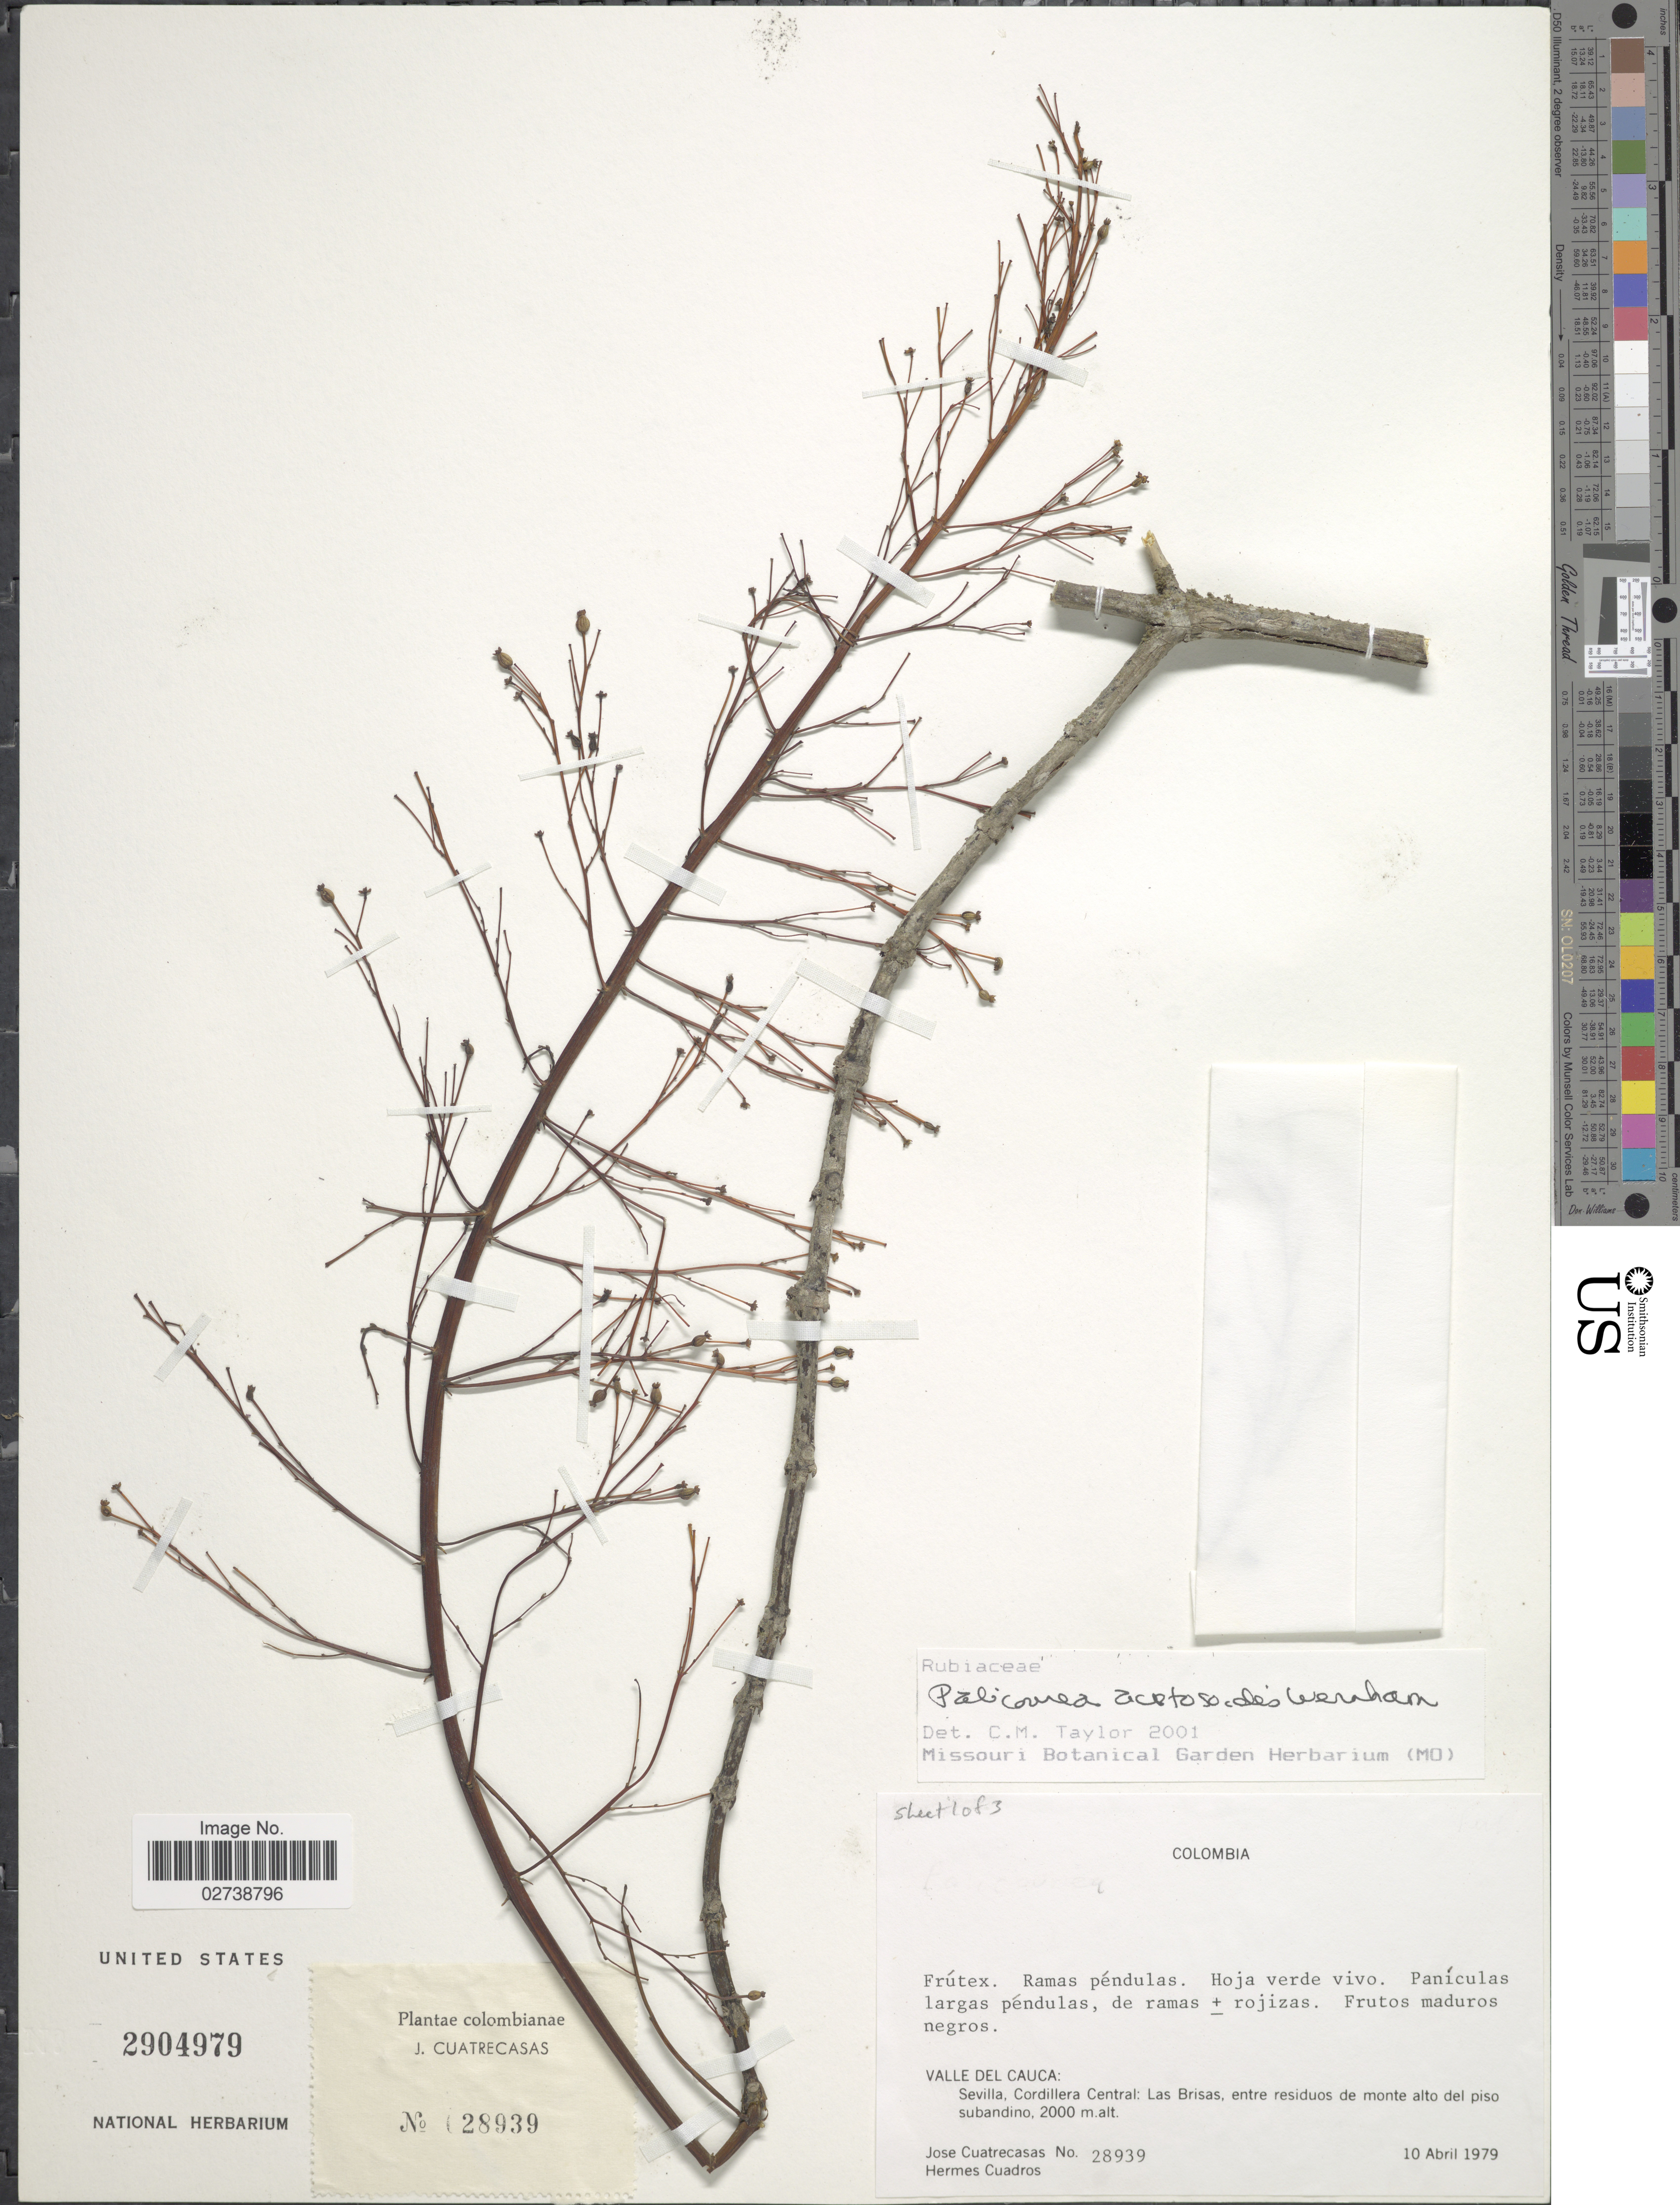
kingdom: Plantae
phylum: Tracheophyta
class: Magnoliopsida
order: Gentianales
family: Rubiaceae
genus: Palicourea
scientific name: Palicourea acetosoides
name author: Wernham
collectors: J. Cuatrecasas & H. Cuadros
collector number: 28939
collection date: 1979-04-10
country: Colombia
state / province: Valle del Cauca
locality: Sevilla, Cordillera central: Las Brisas, entre residuos de monte alto del piso subandino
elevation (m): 2000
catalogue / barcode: US 2904979